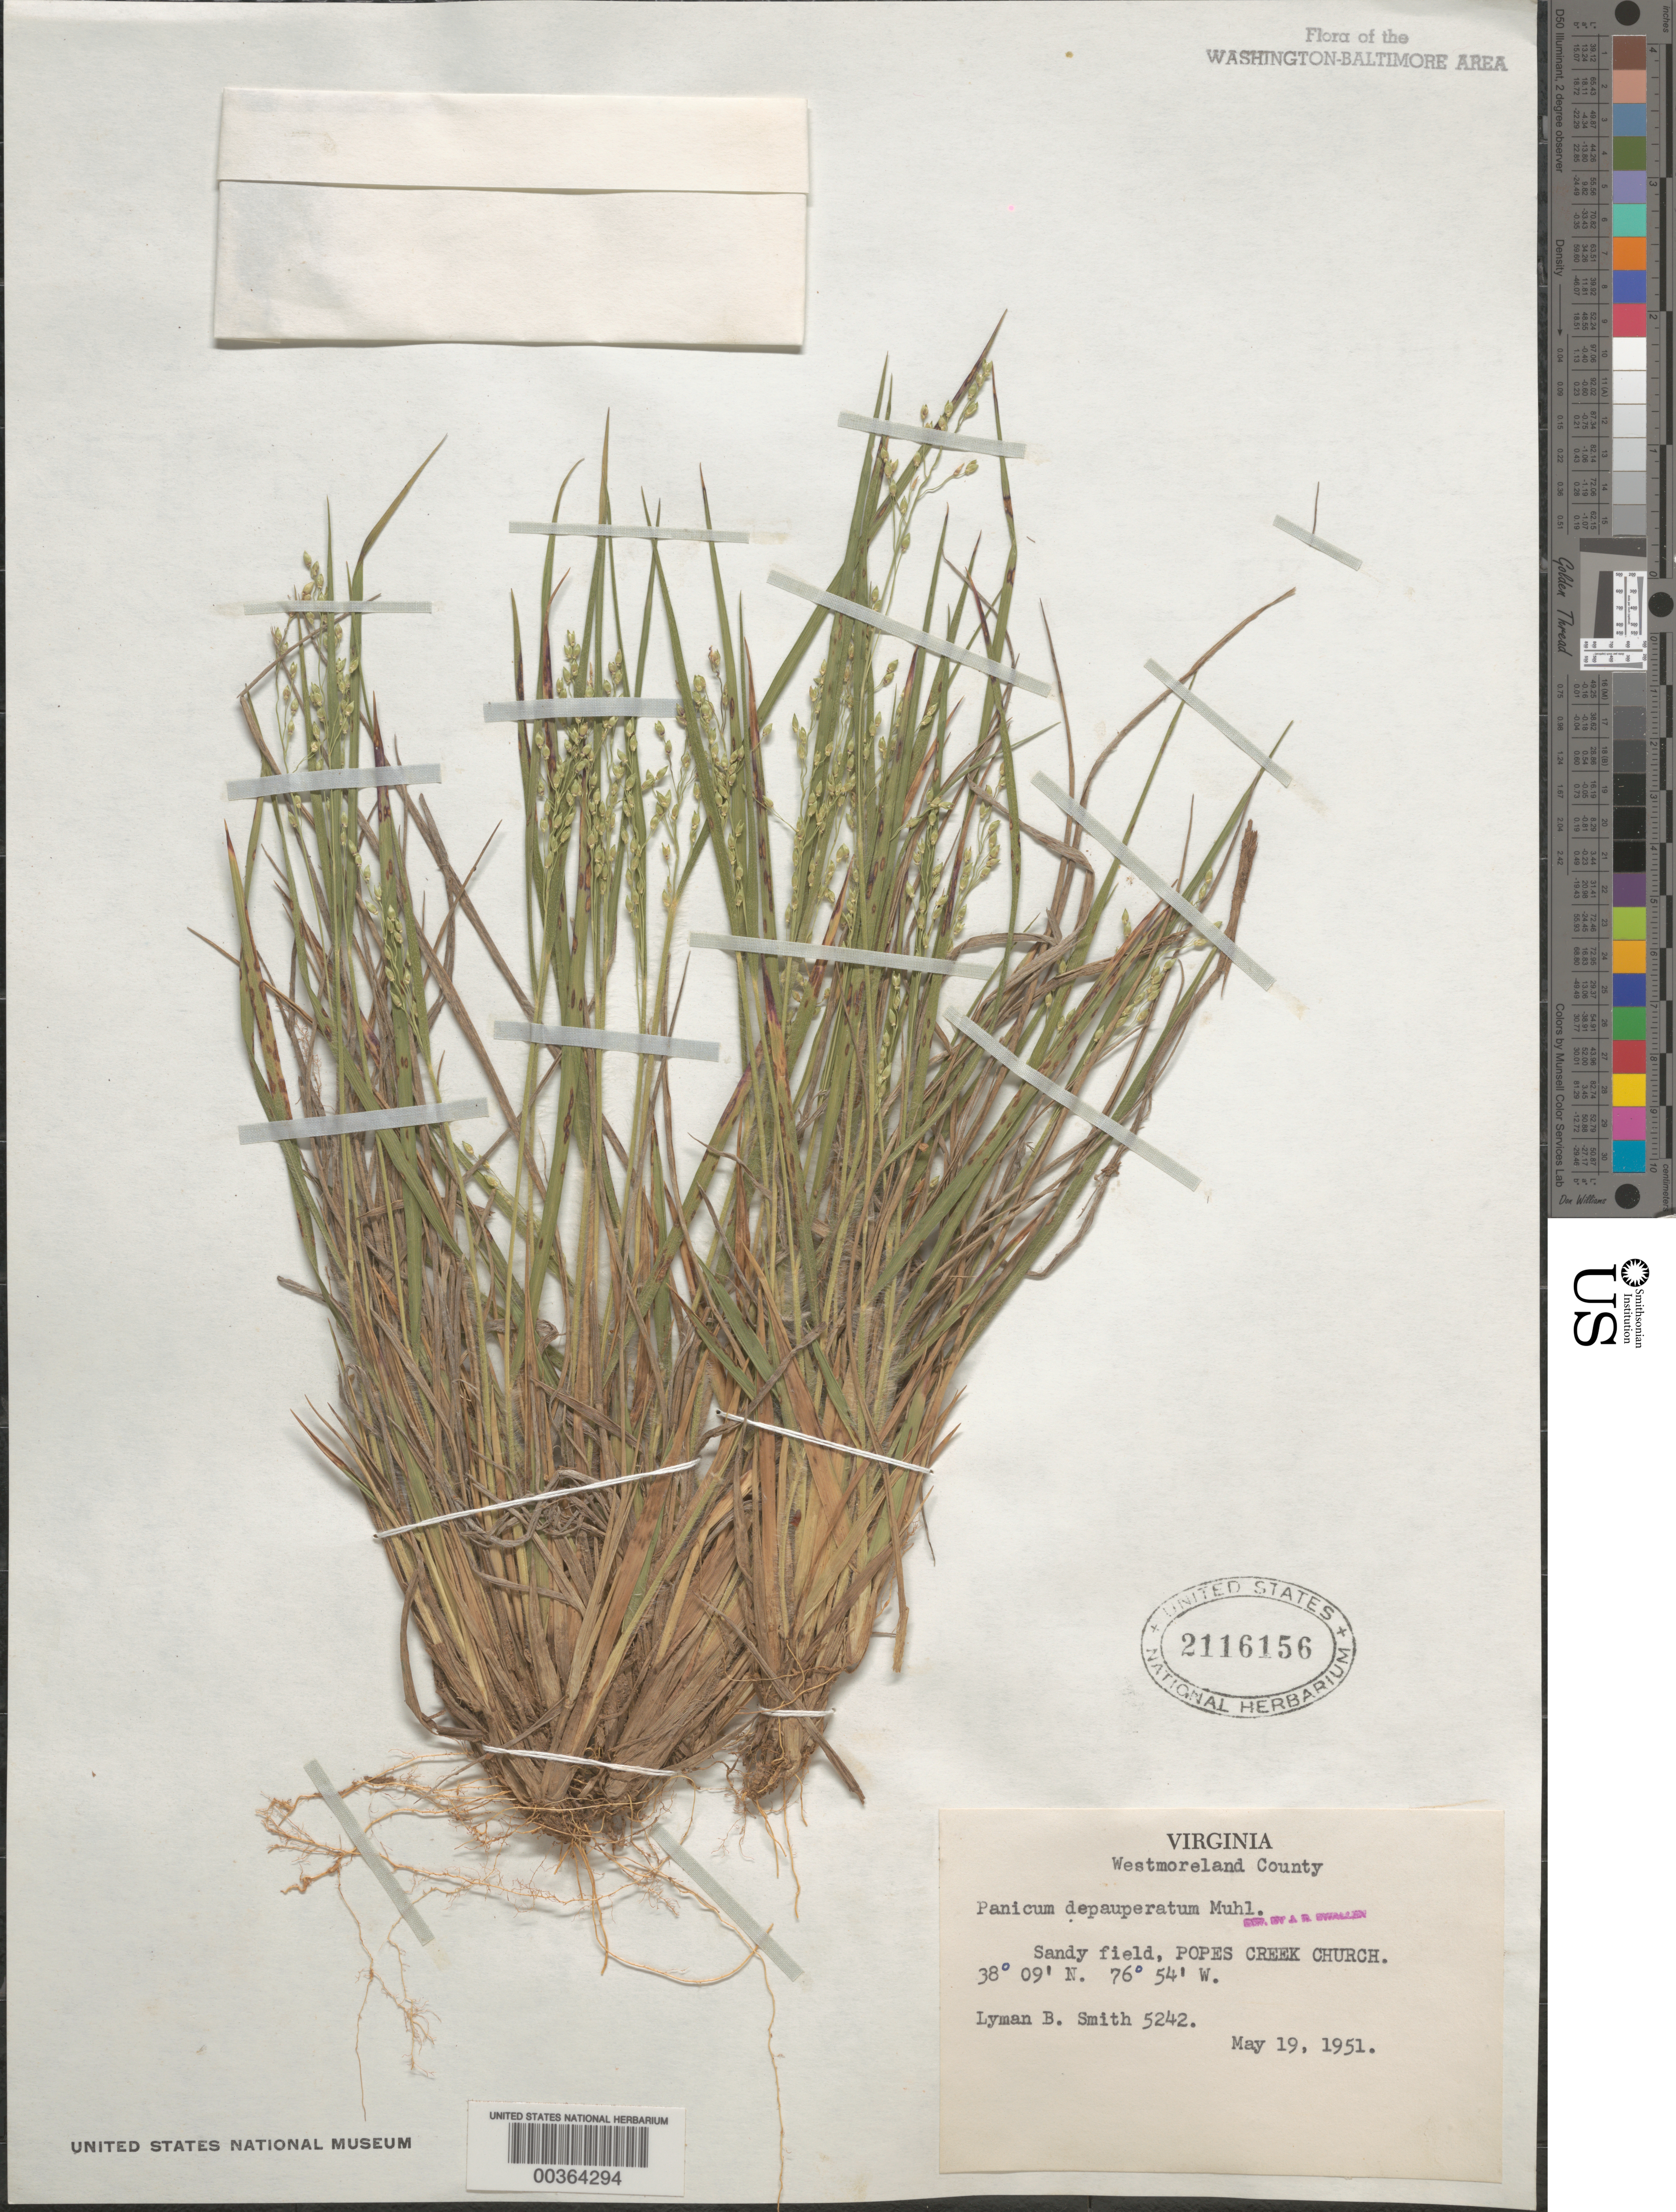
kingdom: Plantae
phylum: Tracheophyta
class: Liliopsida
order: Poales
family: Poaceae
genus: Dichanthelium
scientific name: Dichanthelium depauperatum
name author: (Muhl.) Gould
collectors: L. Smith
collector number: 5242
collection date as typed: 19 May 1951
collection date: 1951-05-19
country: United States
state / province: Virginia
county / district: Westmoreland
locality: Popes Creek Church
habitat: Sandy field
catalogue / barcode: US 2116156